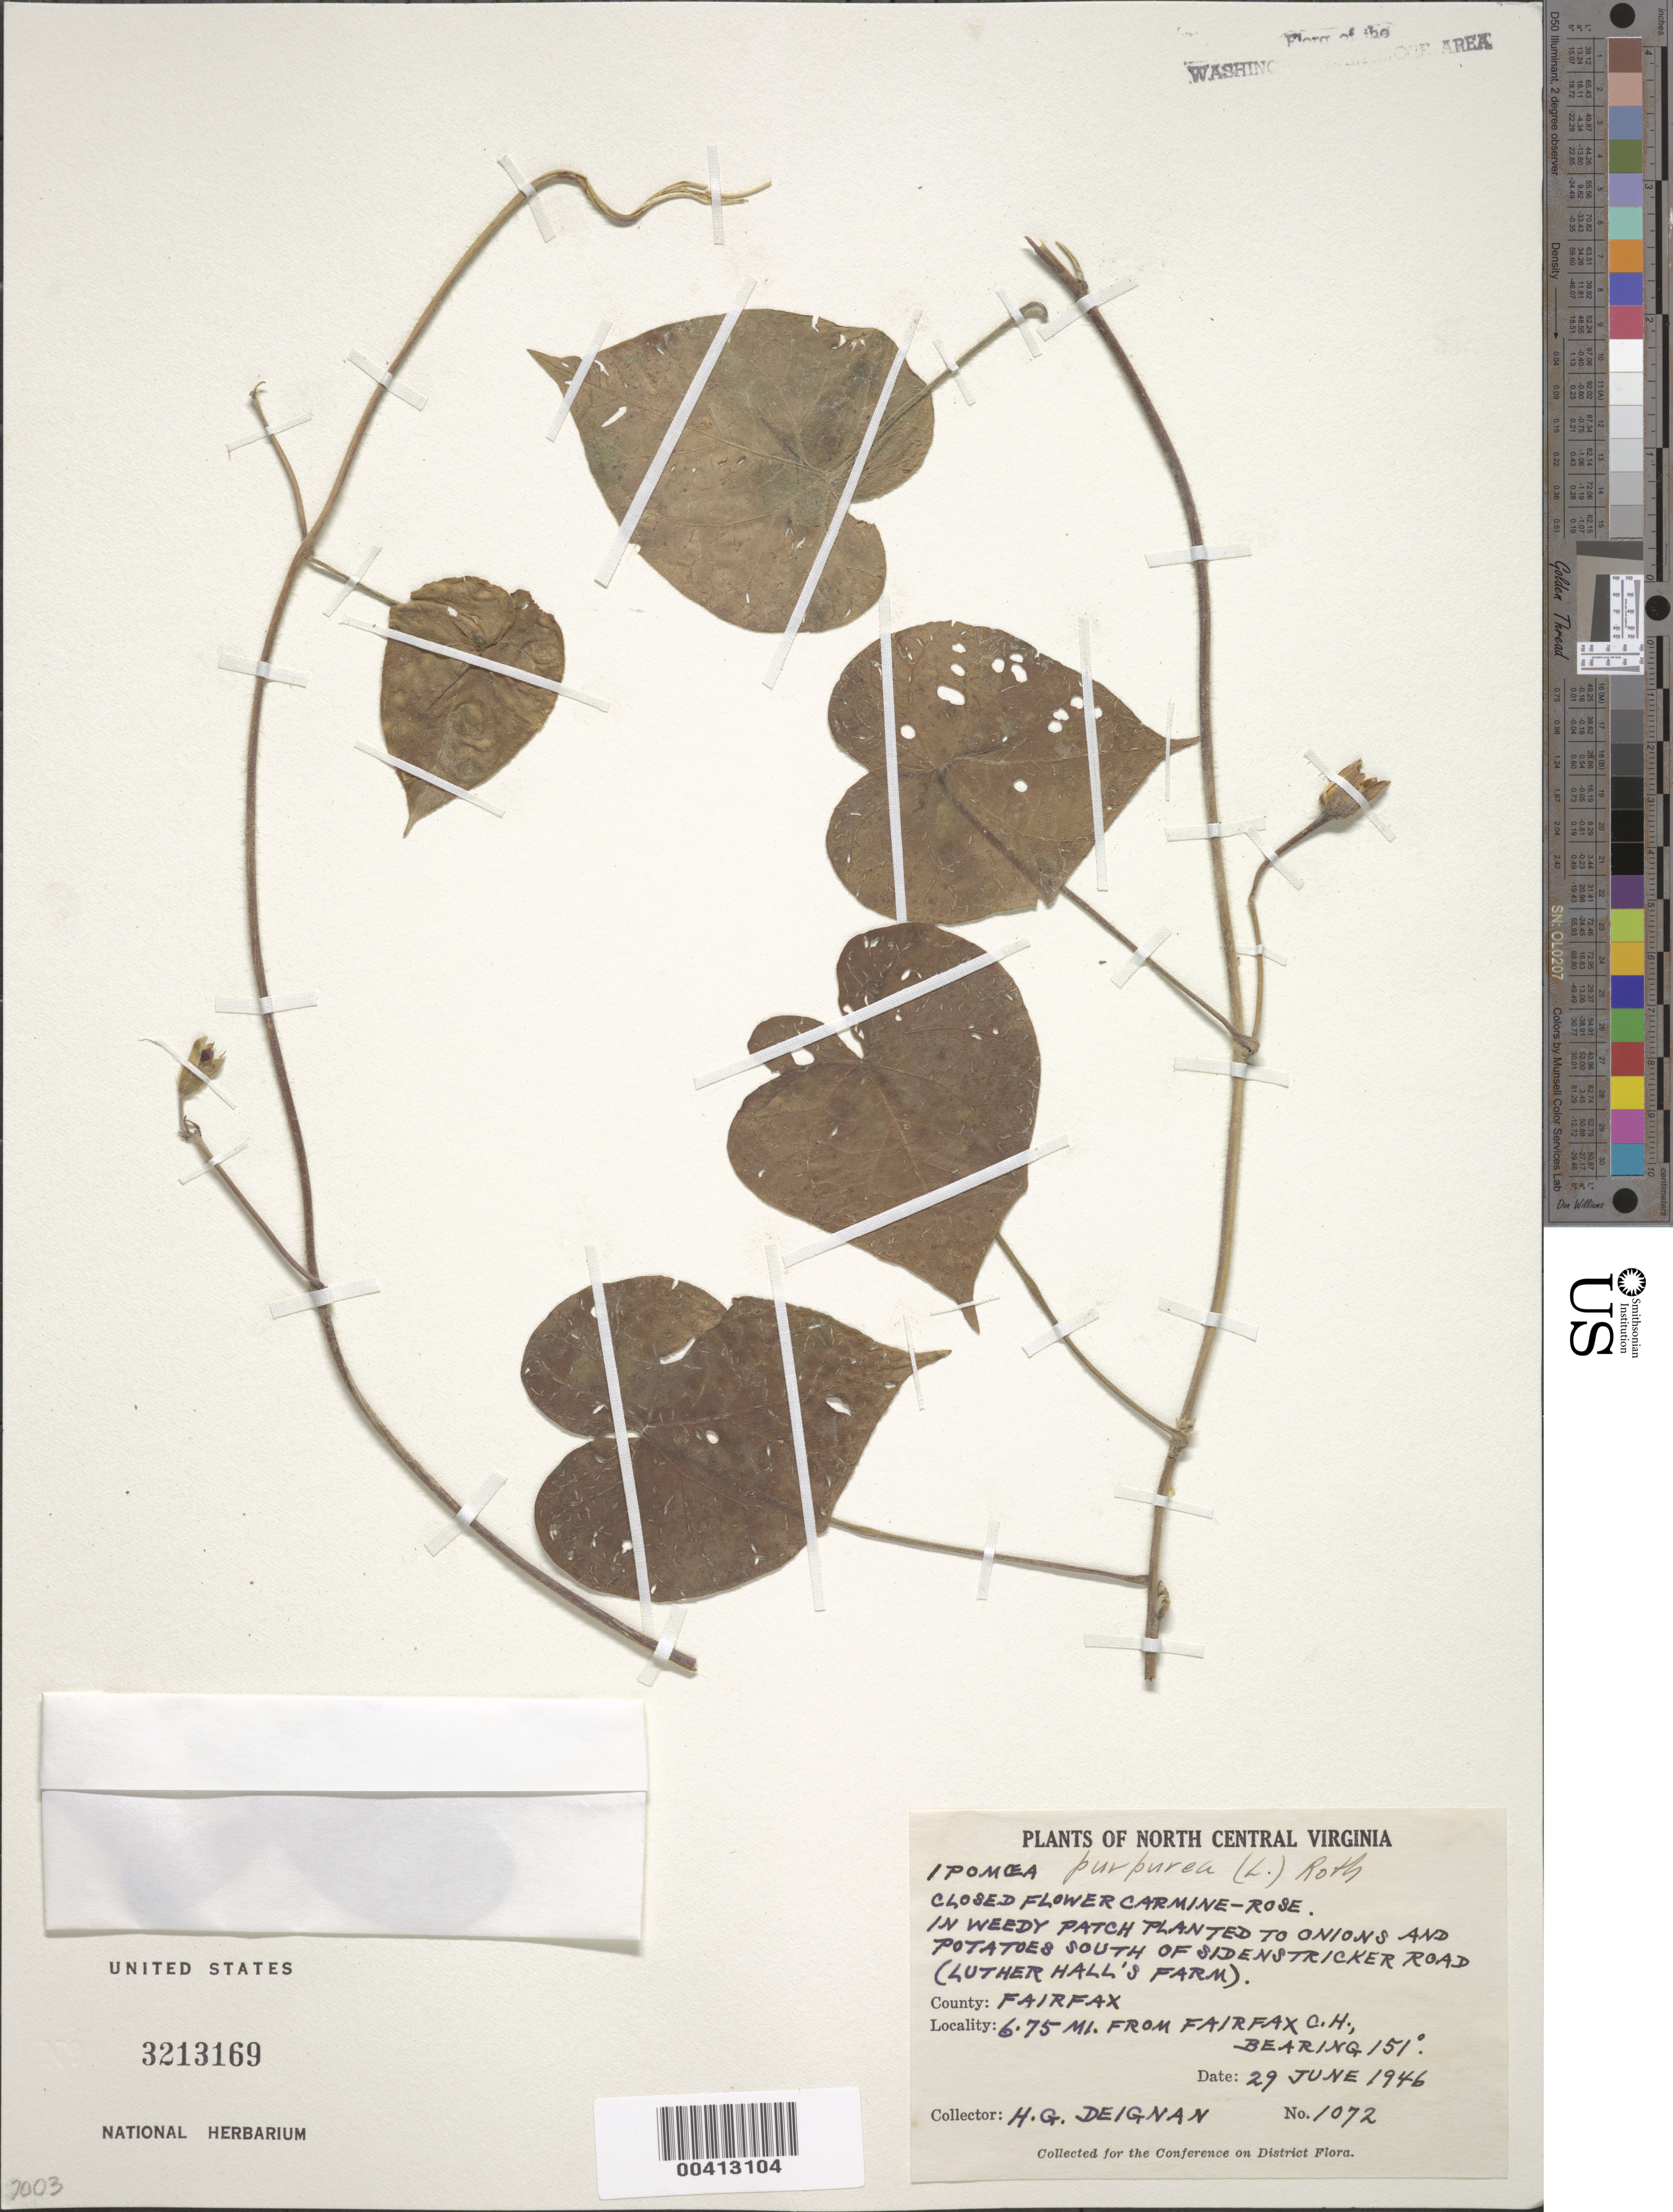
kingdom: Plantae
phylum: Tracheophyta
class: Magnoliopsida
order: Solanales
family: Convolvulaceae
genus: Ipomoea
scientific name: Ipomoea purpurea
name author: (L.) Roth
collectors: H. Deignan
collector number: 1072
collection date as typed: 29 Jun 1946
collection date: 1946-06-29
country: United States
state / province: Virginia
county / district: Fairfax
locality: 6.75 mi. from Fairfax County Courthouse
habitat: In weedy patch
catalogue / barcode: US 3213169